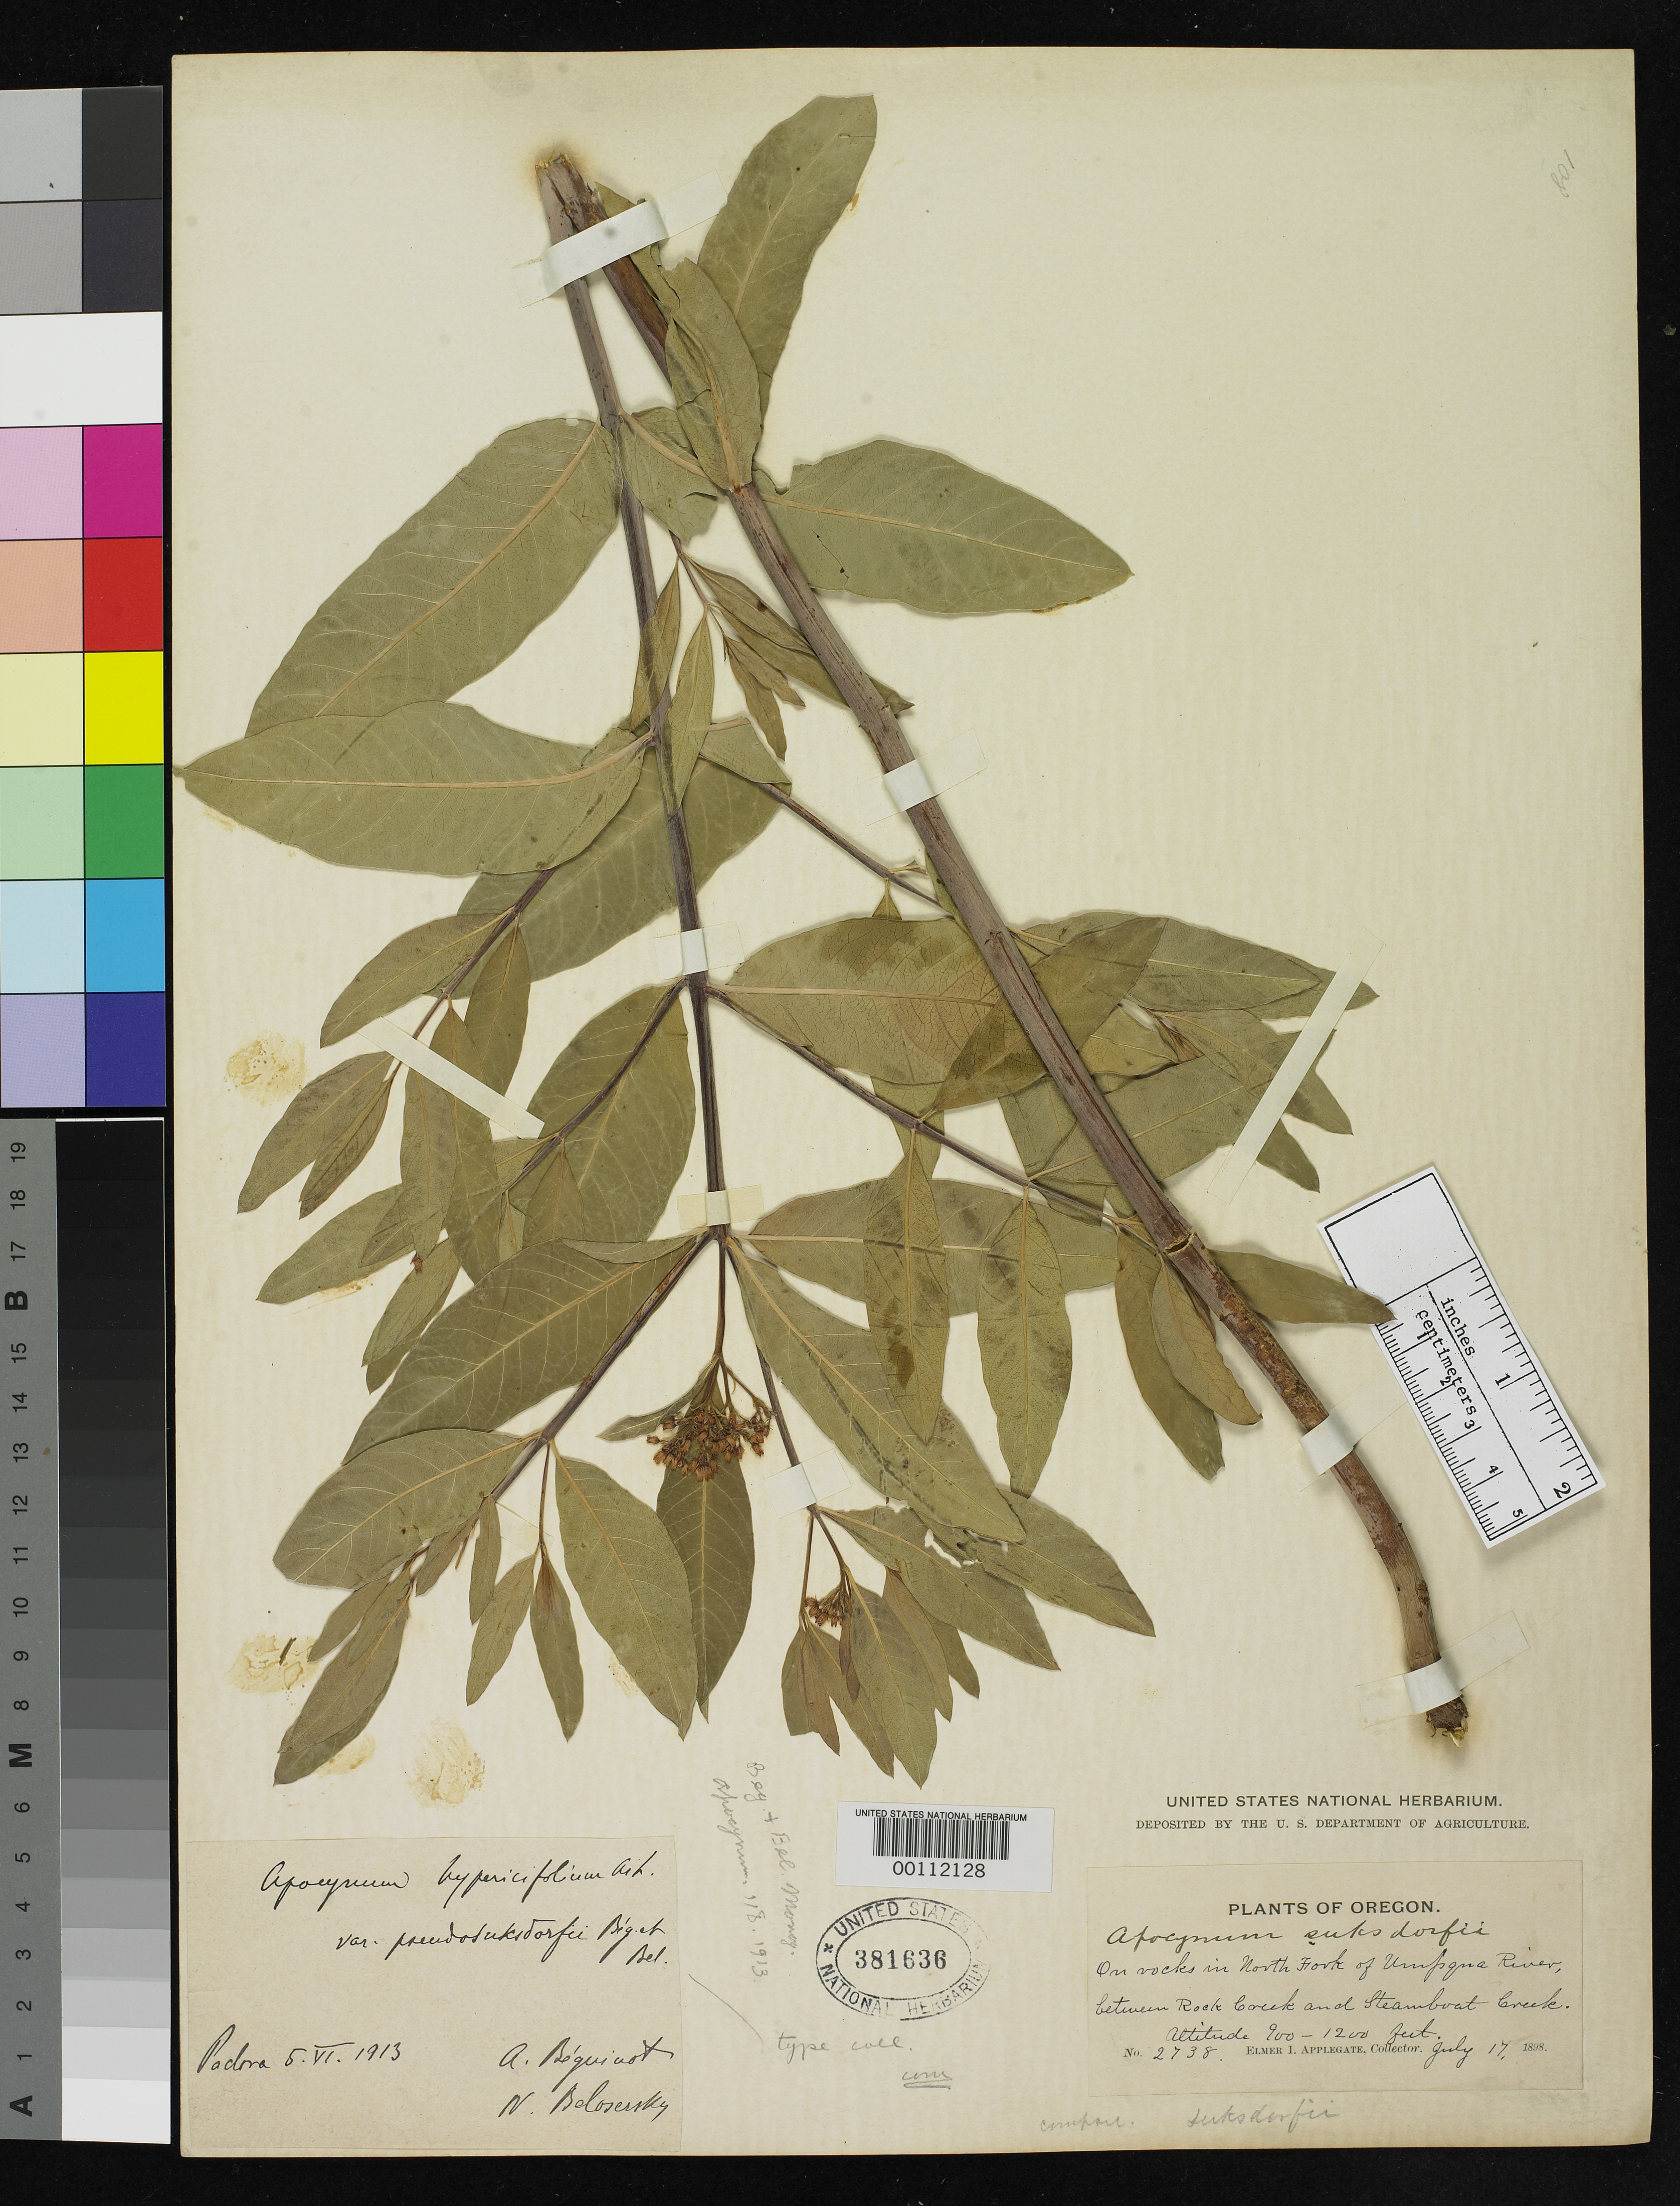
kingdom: Plantae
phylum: Tracheophyta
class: Magnoliopsida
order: Gentianales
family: Apocynaceae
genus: Apocynum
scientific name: Apocynum hypericifolium var. pseudosuksdorfii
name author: Bég. & Belosersky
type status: Type Collection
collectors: E. I. Applegate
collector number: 2738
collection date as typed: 17 Jul 1898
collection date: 1898-07-17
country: United States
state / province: Oregon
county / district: Douglas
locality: North fork of Umpqua River; alt. 900-1200 ft.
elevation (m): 274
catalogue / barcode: US 381636